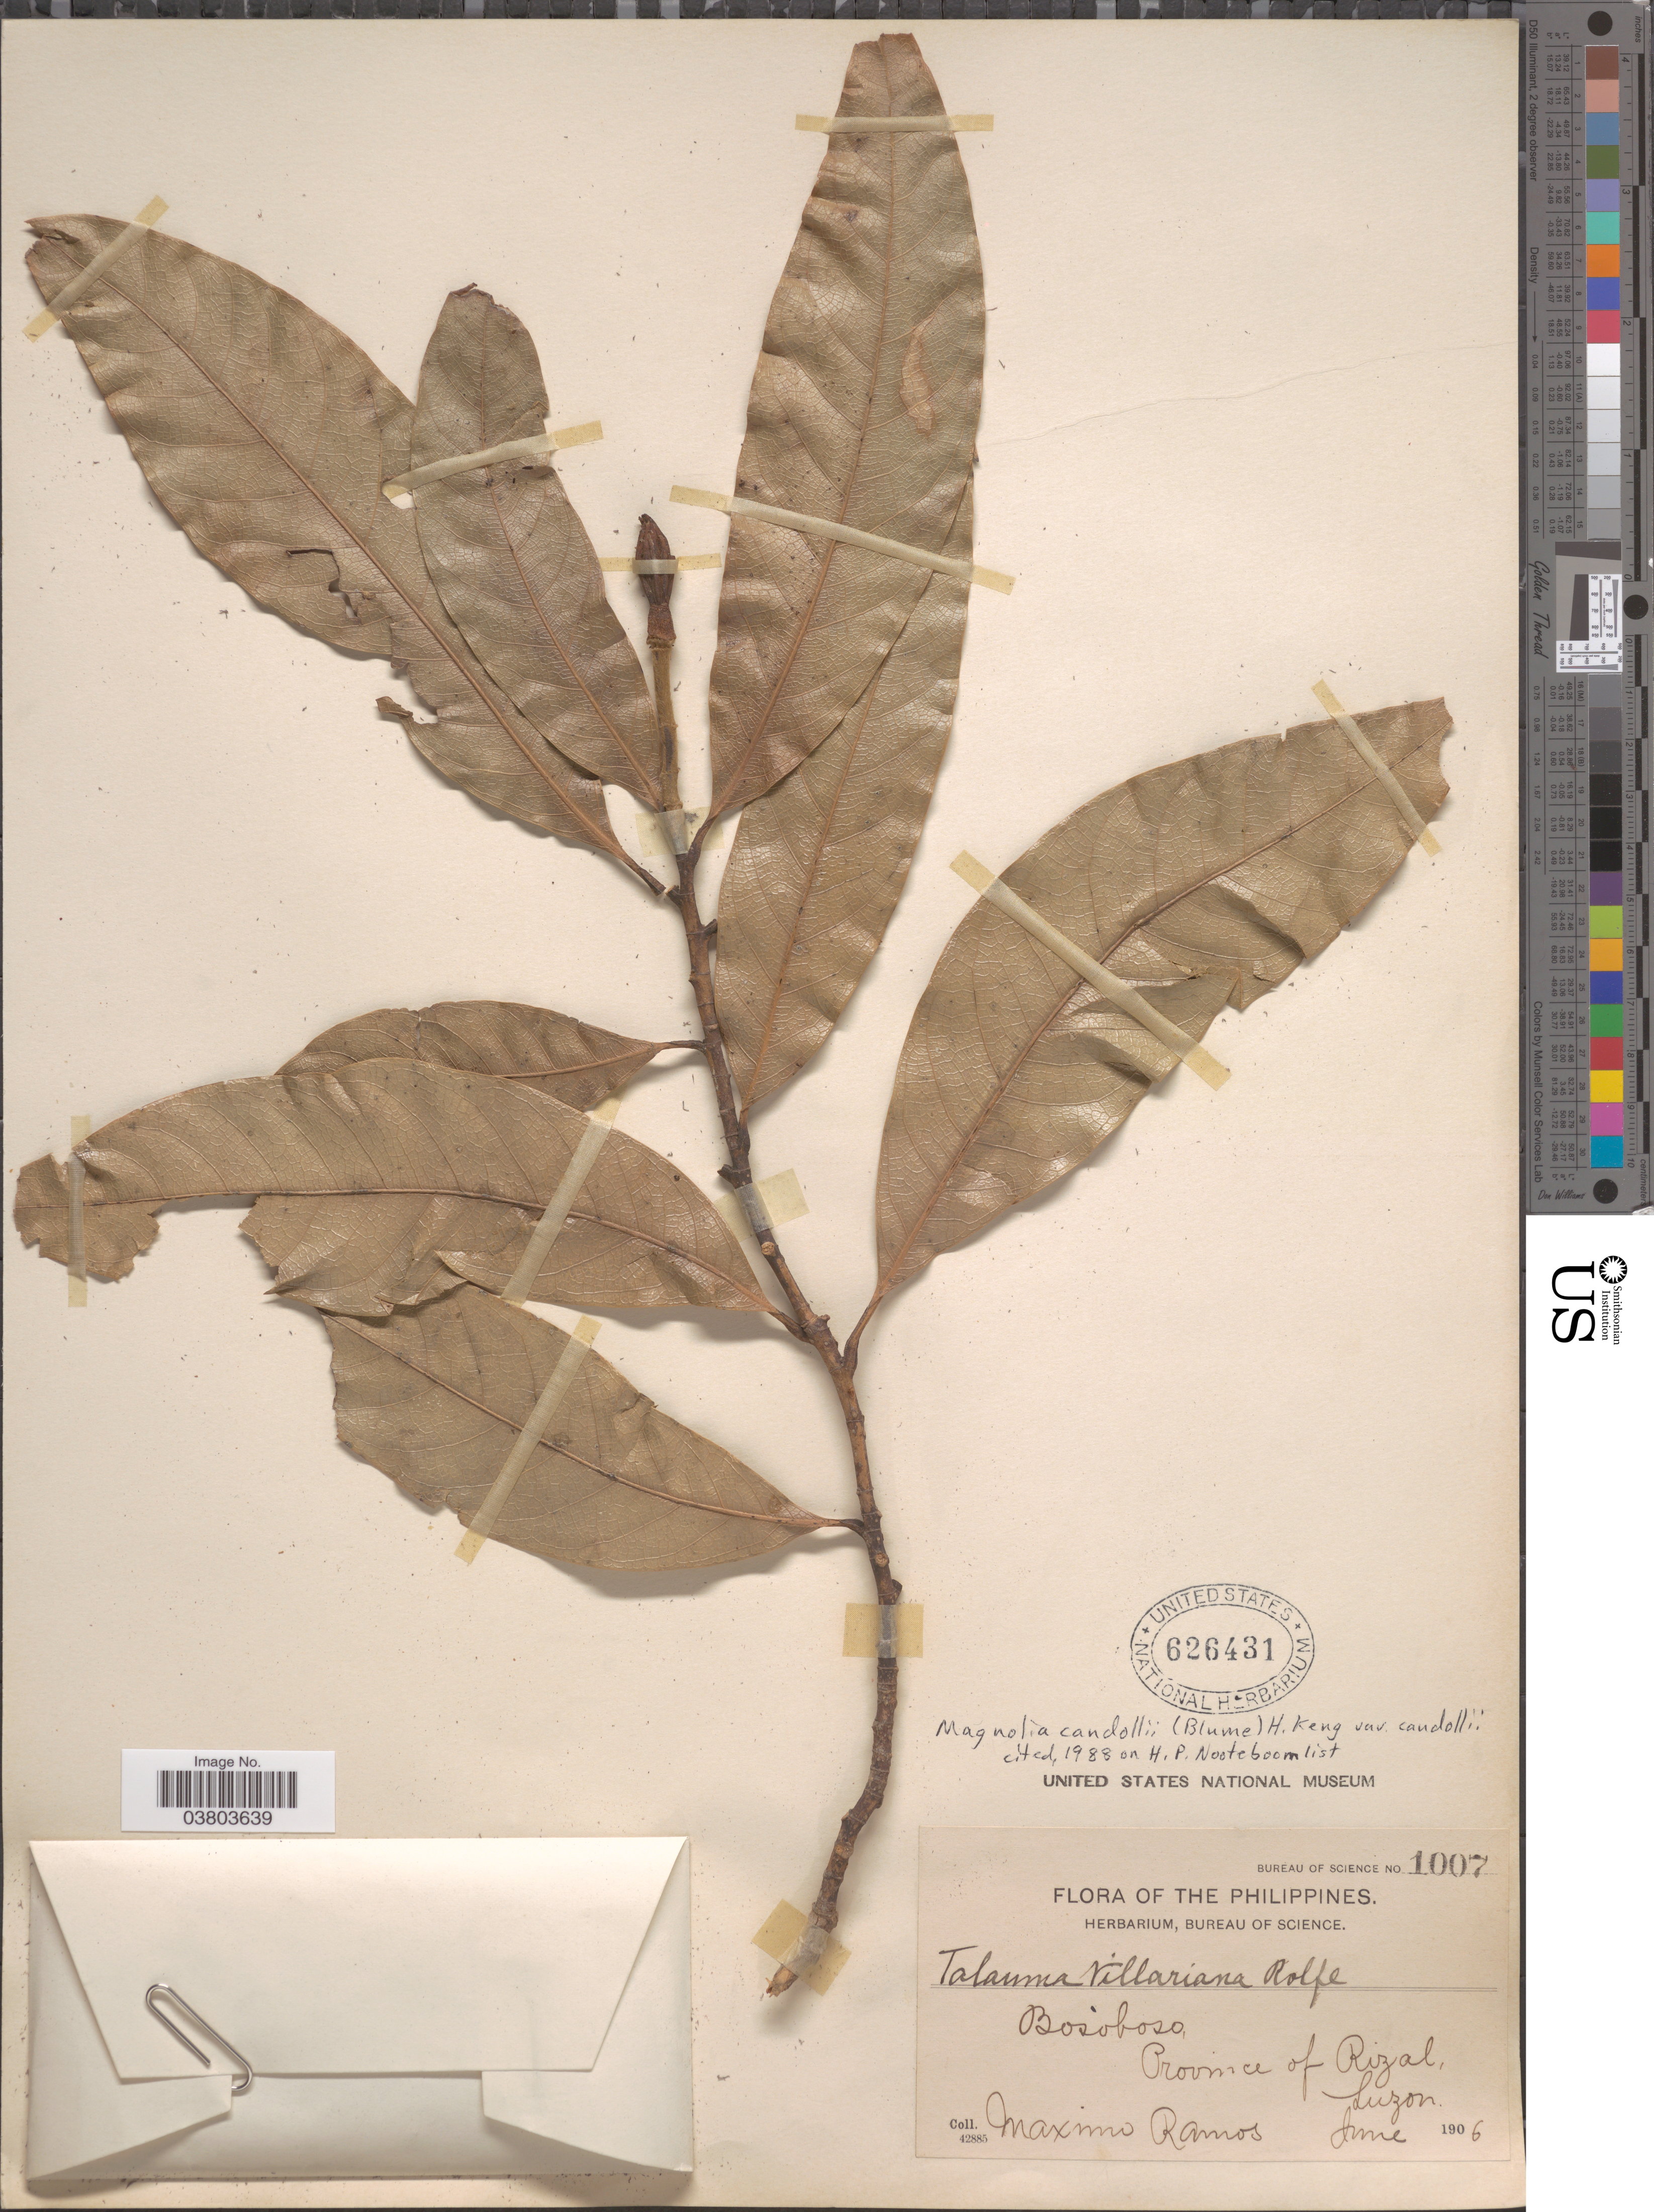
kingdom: Plantae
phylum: Tracheophyta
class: Magnoliopsida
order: Magnoliales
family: Magnoliaceae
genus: Magnolia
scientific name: Magnolia candollei var. candollei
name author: Link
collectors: M. Ramos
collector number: Bureau of Science 1007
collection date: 1906-06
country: Philippines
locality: Bosoboso, Province of Rizal, Luzon.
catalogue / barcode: US 626431